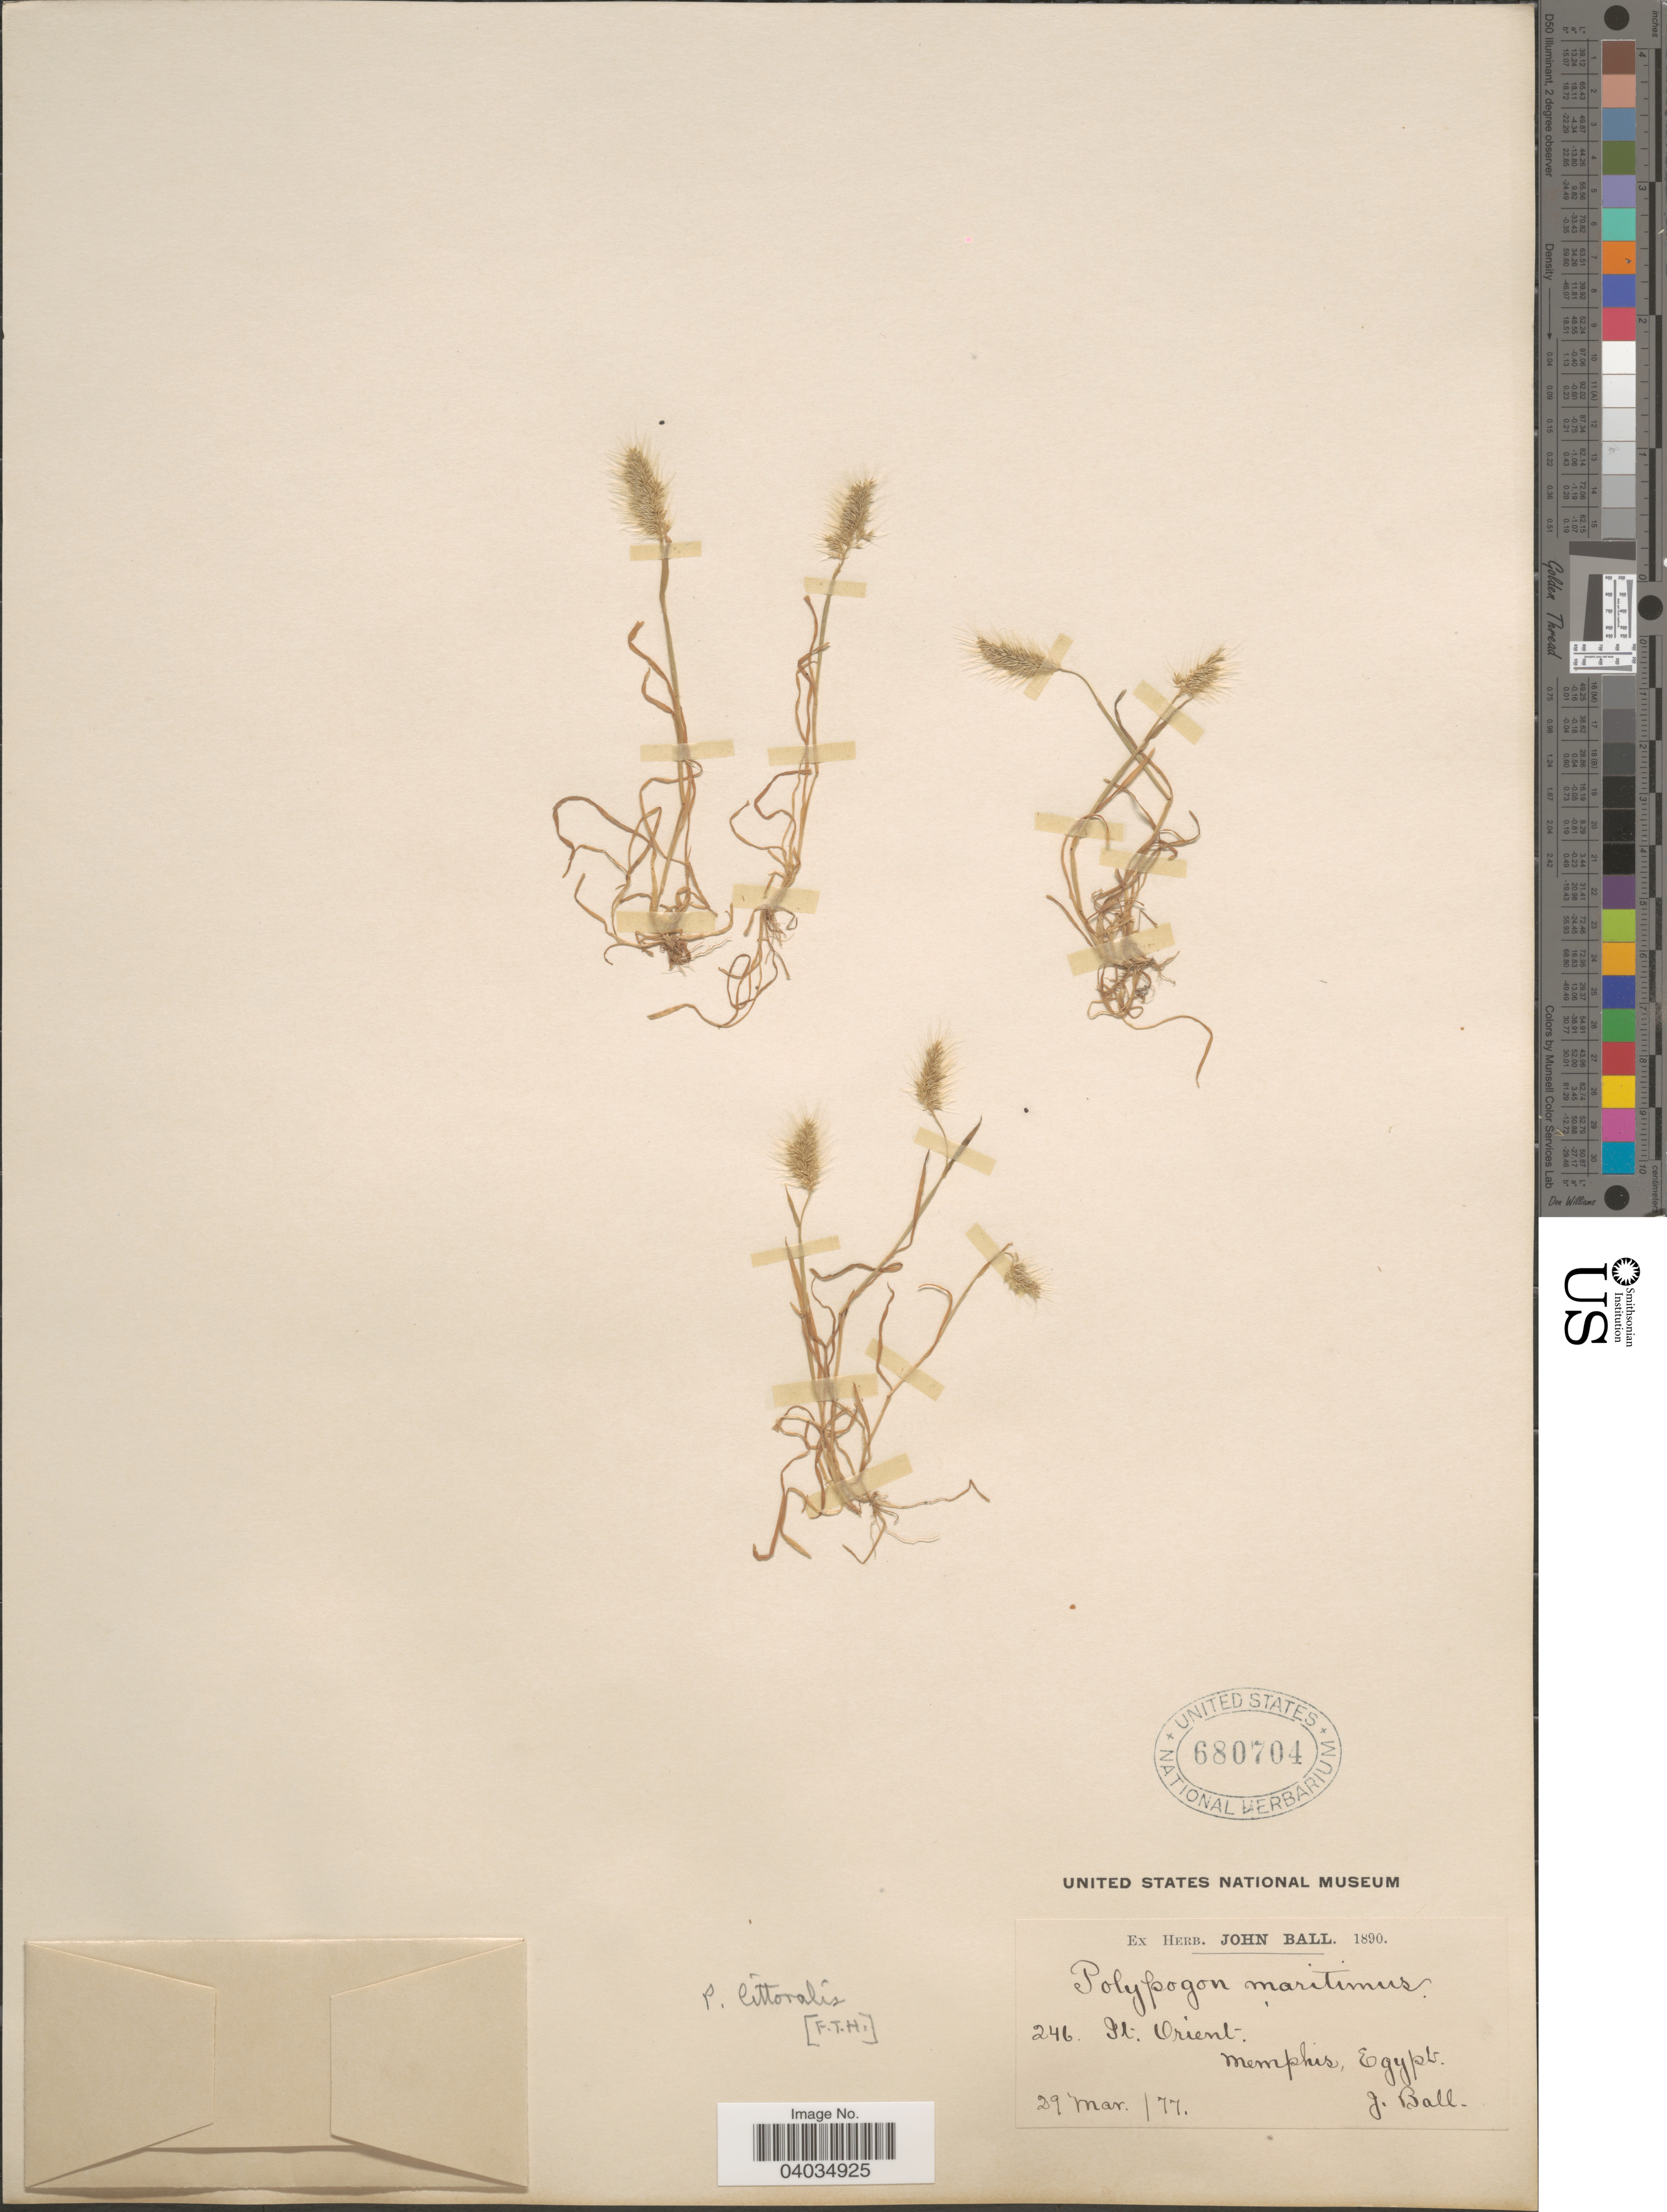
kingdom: Plantae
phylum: Tracheophyta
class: Liliopsida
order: Poales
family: Poaceae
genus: Polypogon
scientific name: Polypogon maritimus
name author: Willd.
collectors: J. Ball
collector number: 246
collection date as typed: Transcribed d/m/y: 29/3/77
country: Egypt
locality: St. Orient. Memphis.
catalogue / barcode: US 680704